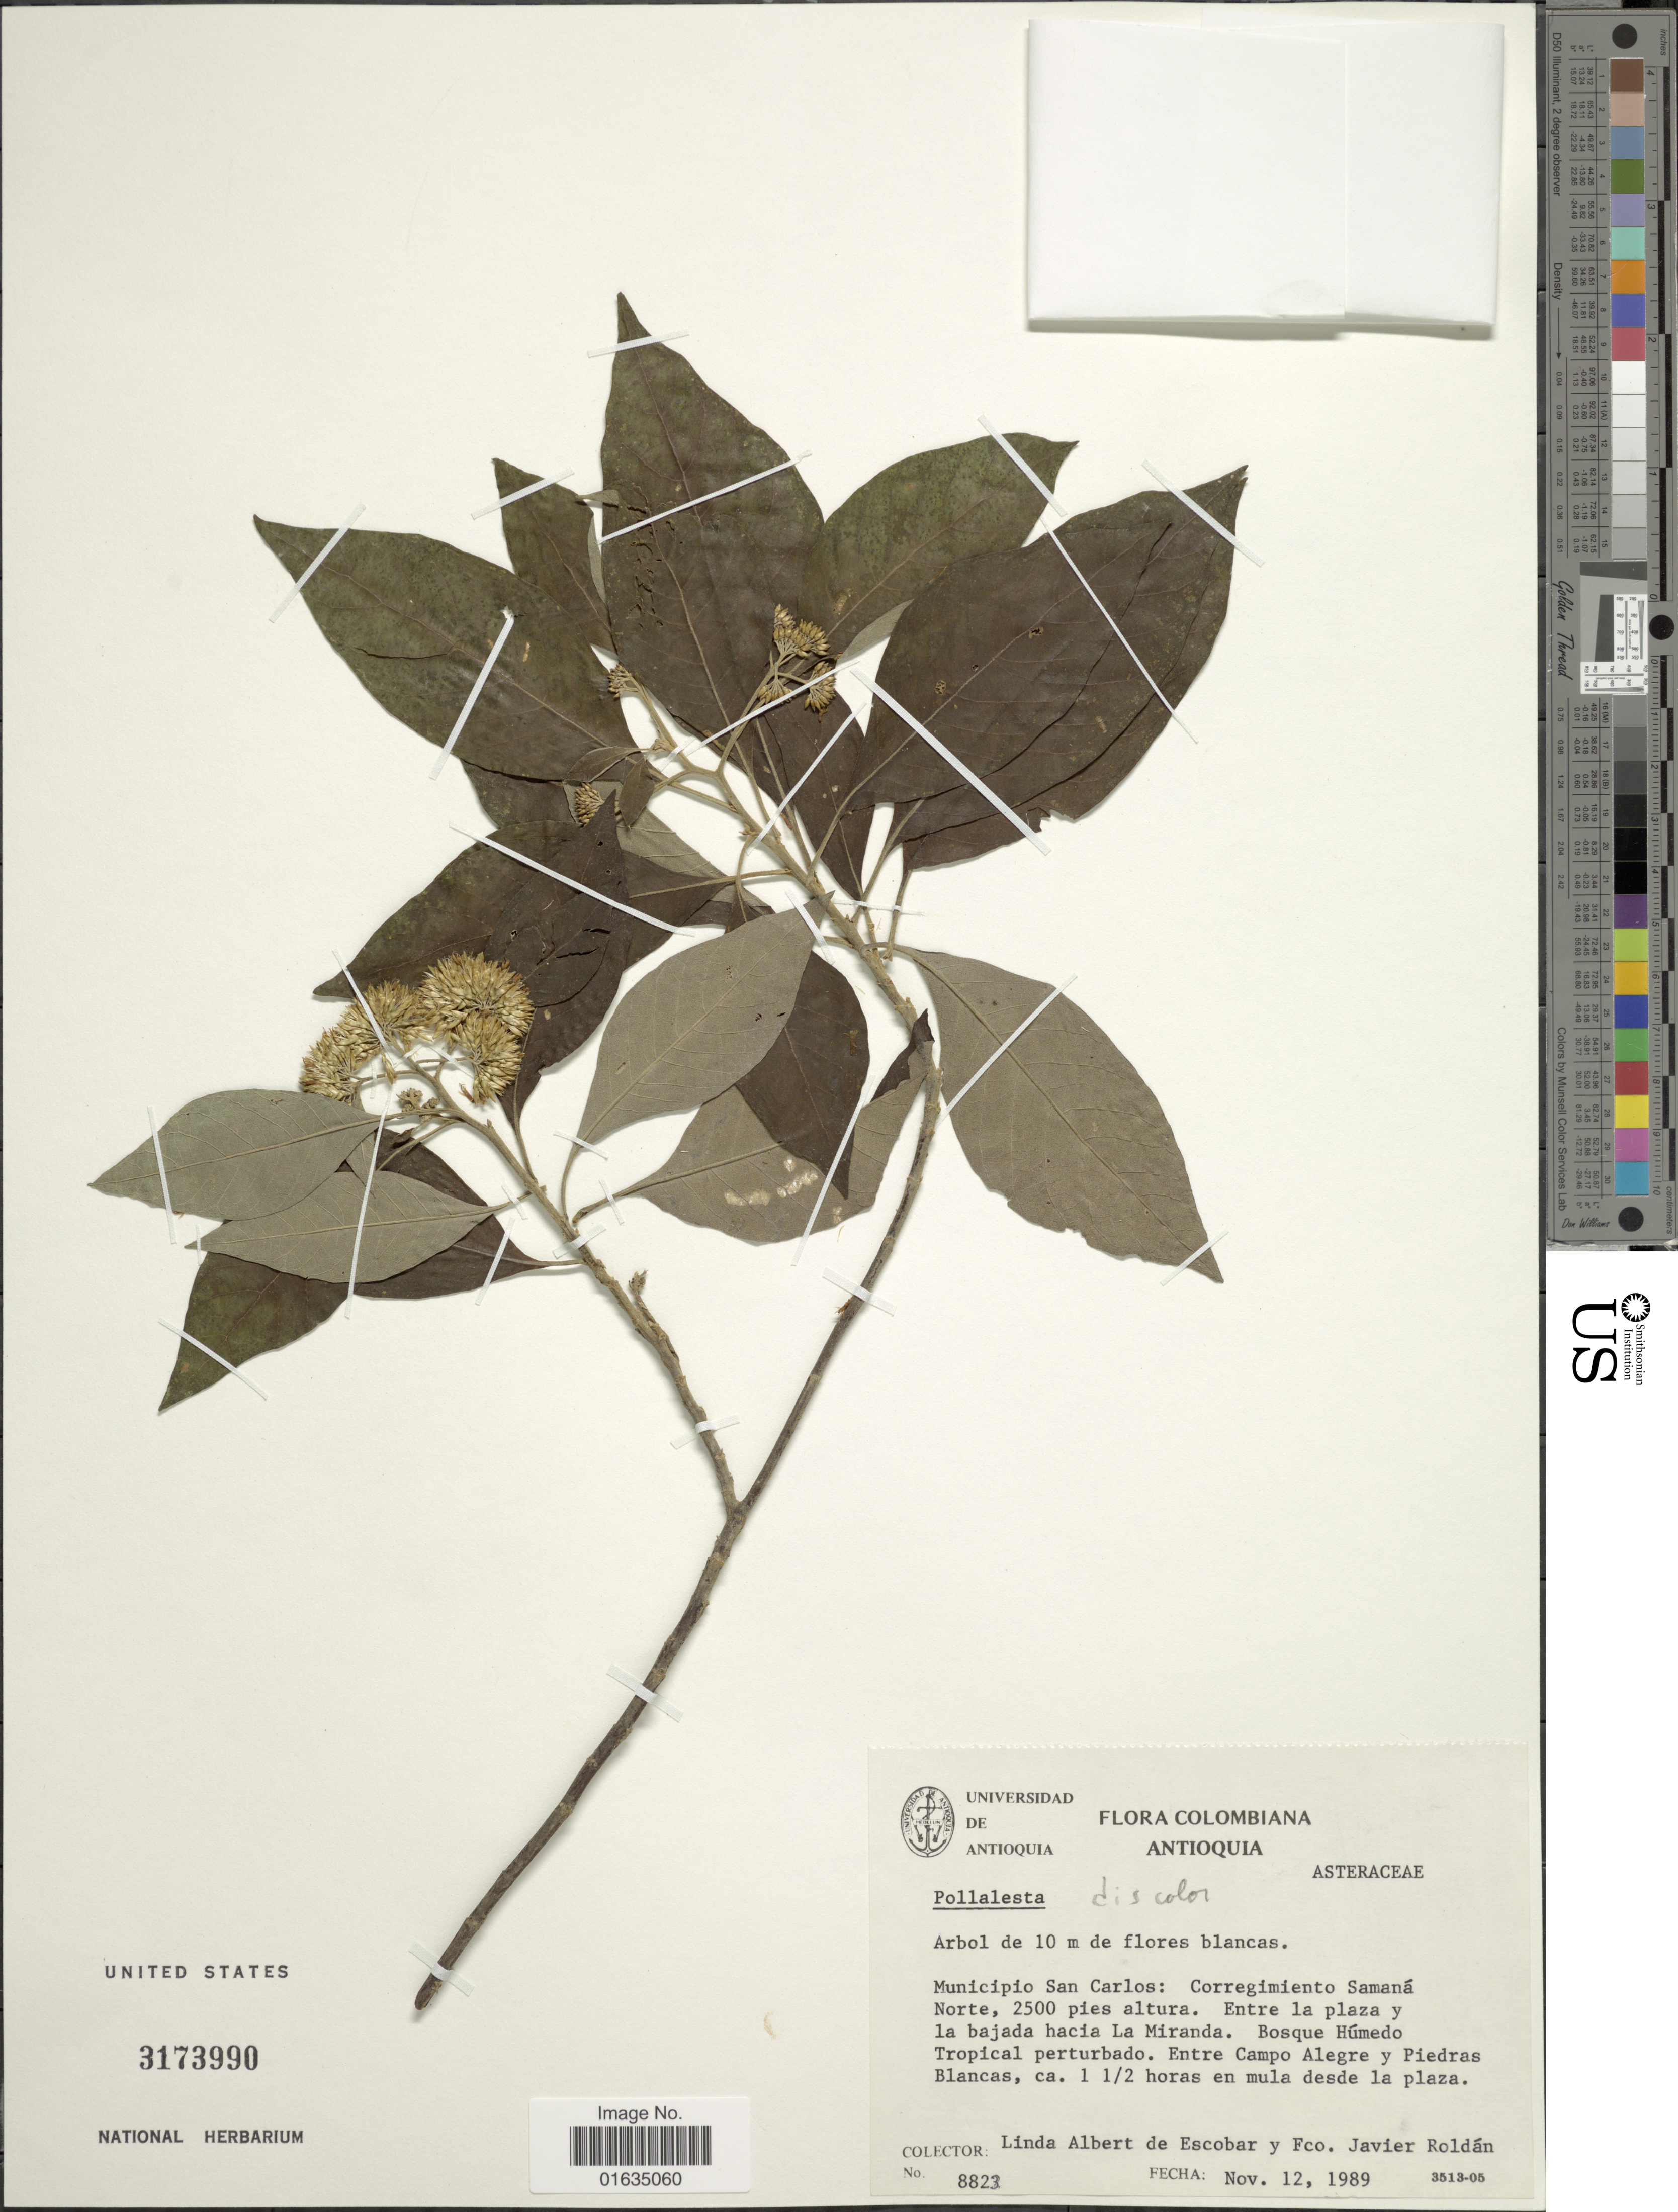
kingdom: Plantae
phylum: Tracheophyta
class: Magnoliopsida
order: Asterales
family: Asteraceae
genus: Pollalesta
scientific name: Pollalesta discolor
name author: (Kunth) Aristeg.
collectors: L. K. de Escobar & F. J. Roldán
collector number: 8823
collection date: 1989-11-12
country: Colombia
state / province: Antioquia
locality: Colombiana, Municipio San Carlos, Corregimiento Samana Norte, entre la plaza y la bajada hacia La Miranda, entre Campo Alegre y Piedras Blancas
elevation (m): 762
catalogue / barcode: US 3173990